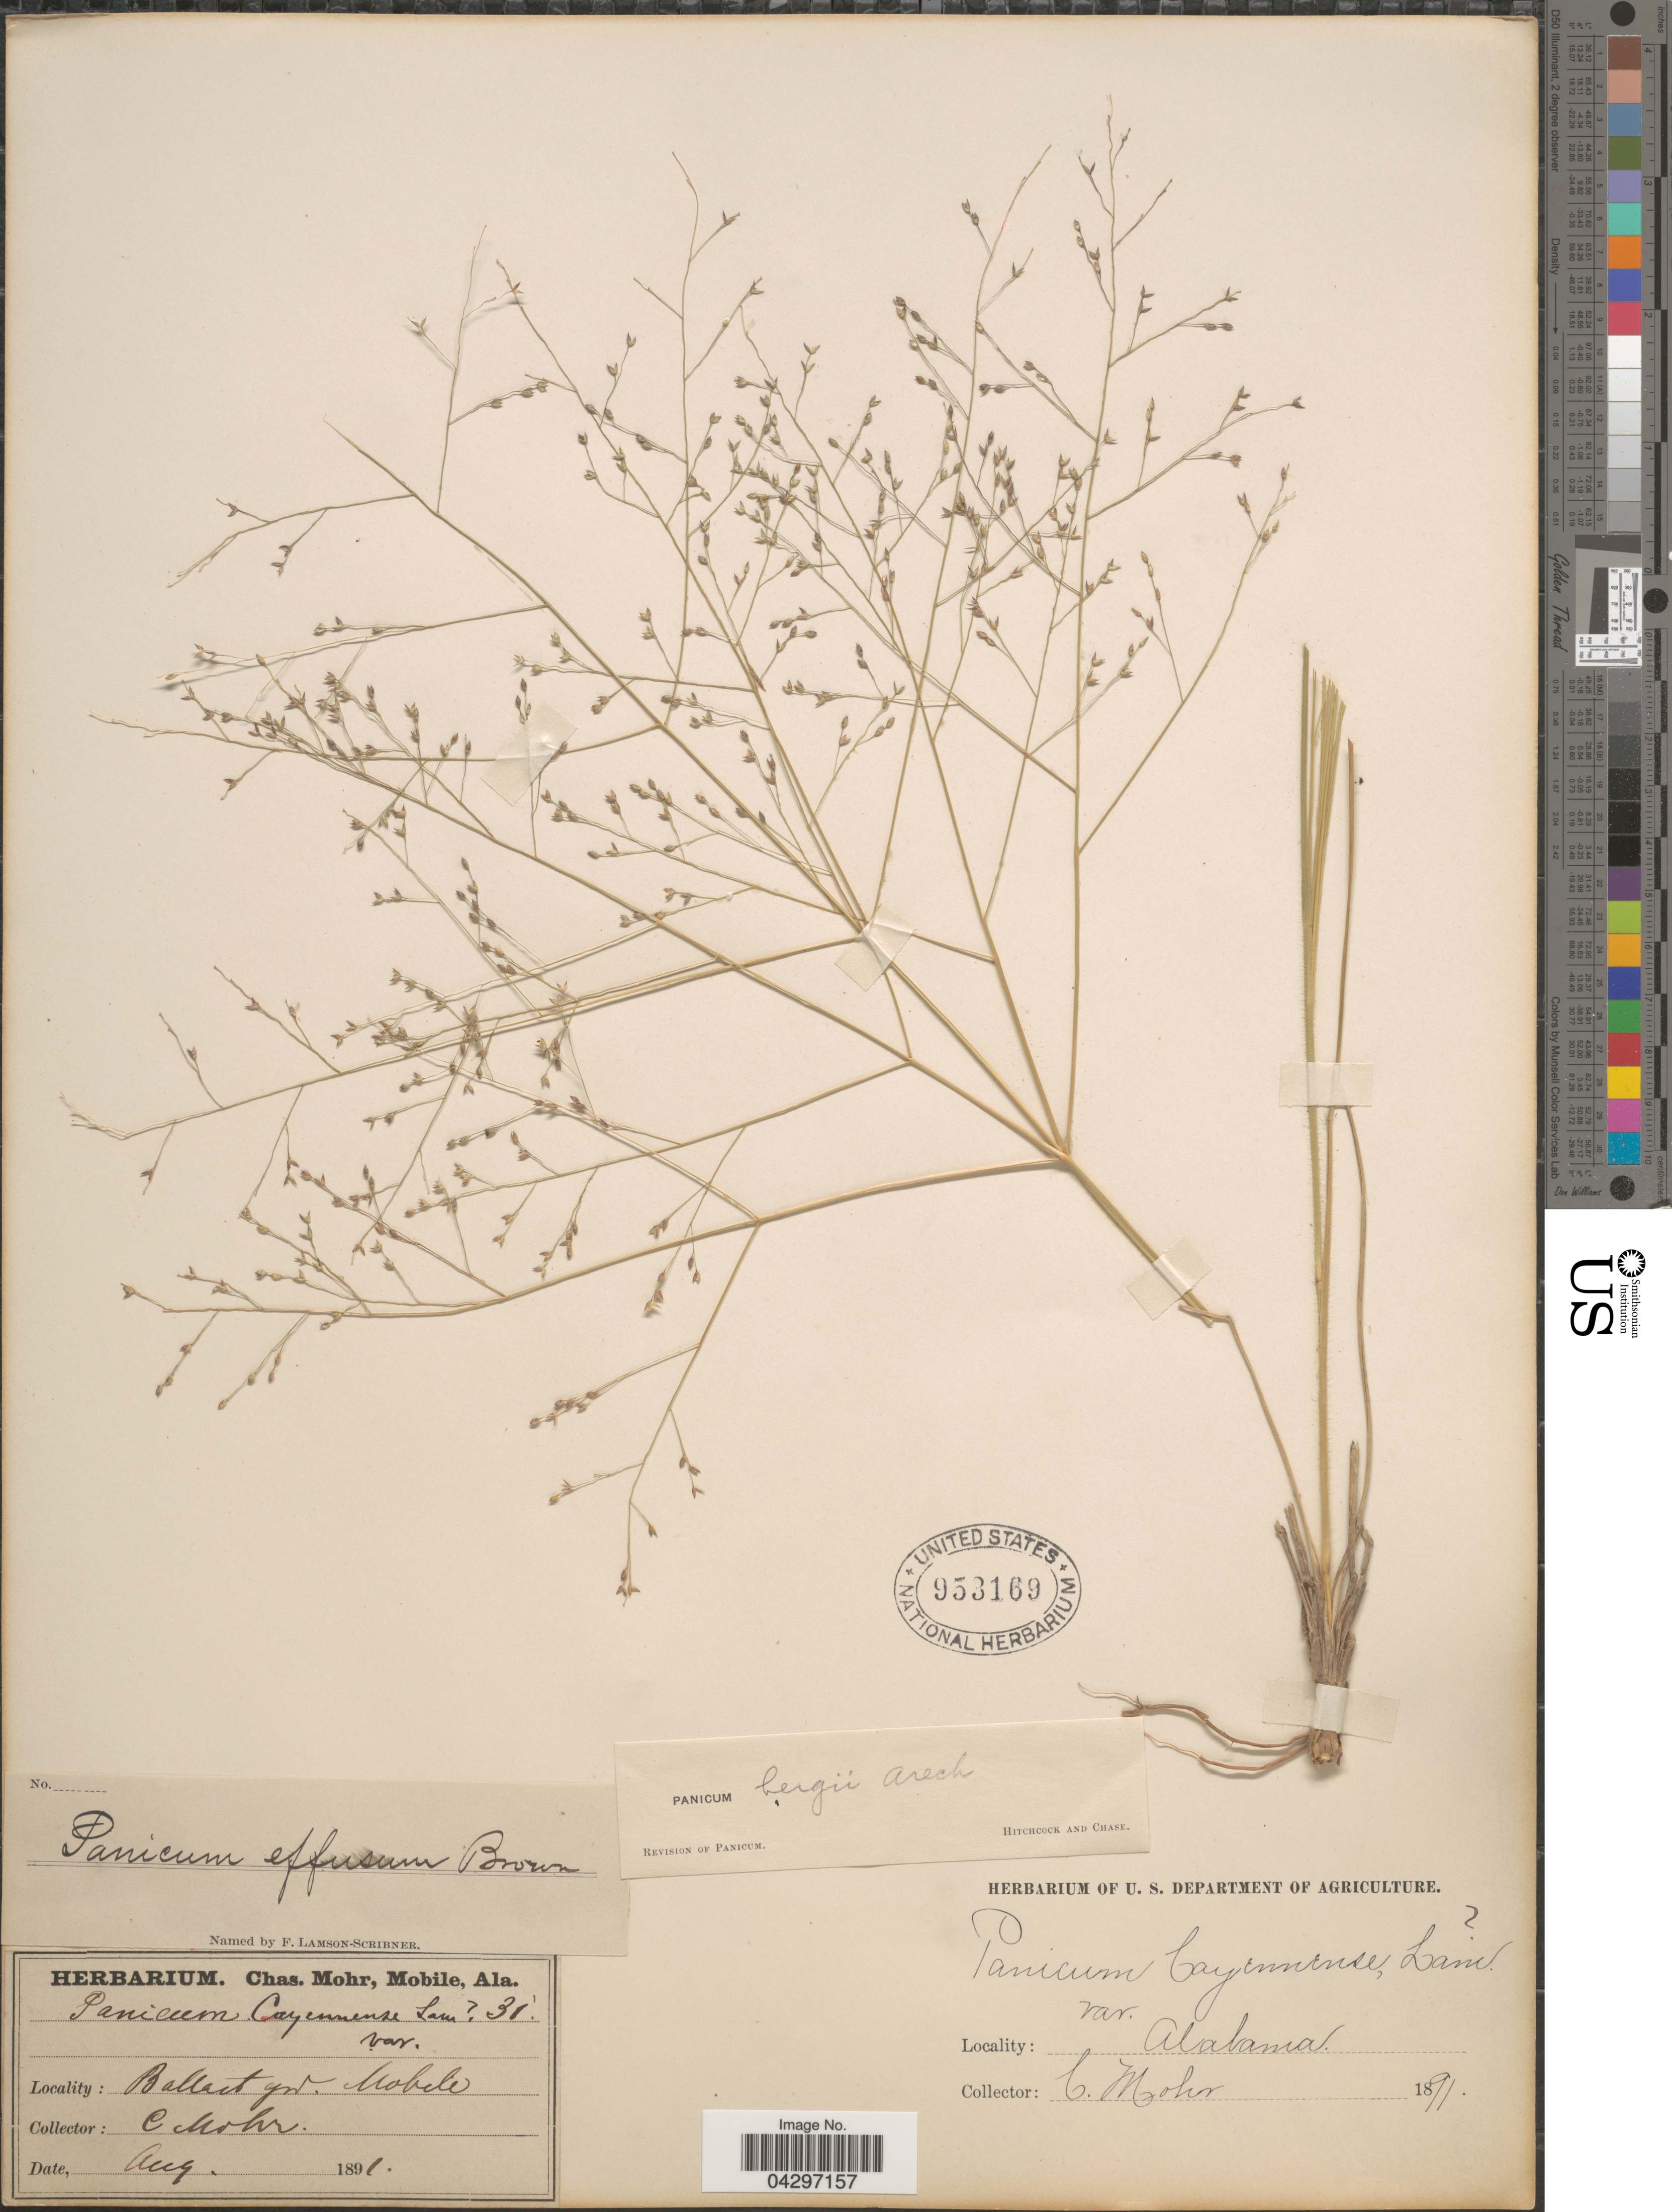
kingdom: Plantae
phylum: Tracheophyta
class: Liliopsida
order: Poales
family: Poaceae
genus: Panicum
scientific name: Panicum bergii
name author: Arechav.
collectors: C. T. Mohr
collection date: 1891-08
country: United States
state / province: Alabama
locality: Ballast gr. Mobile.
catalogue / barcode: US 953169